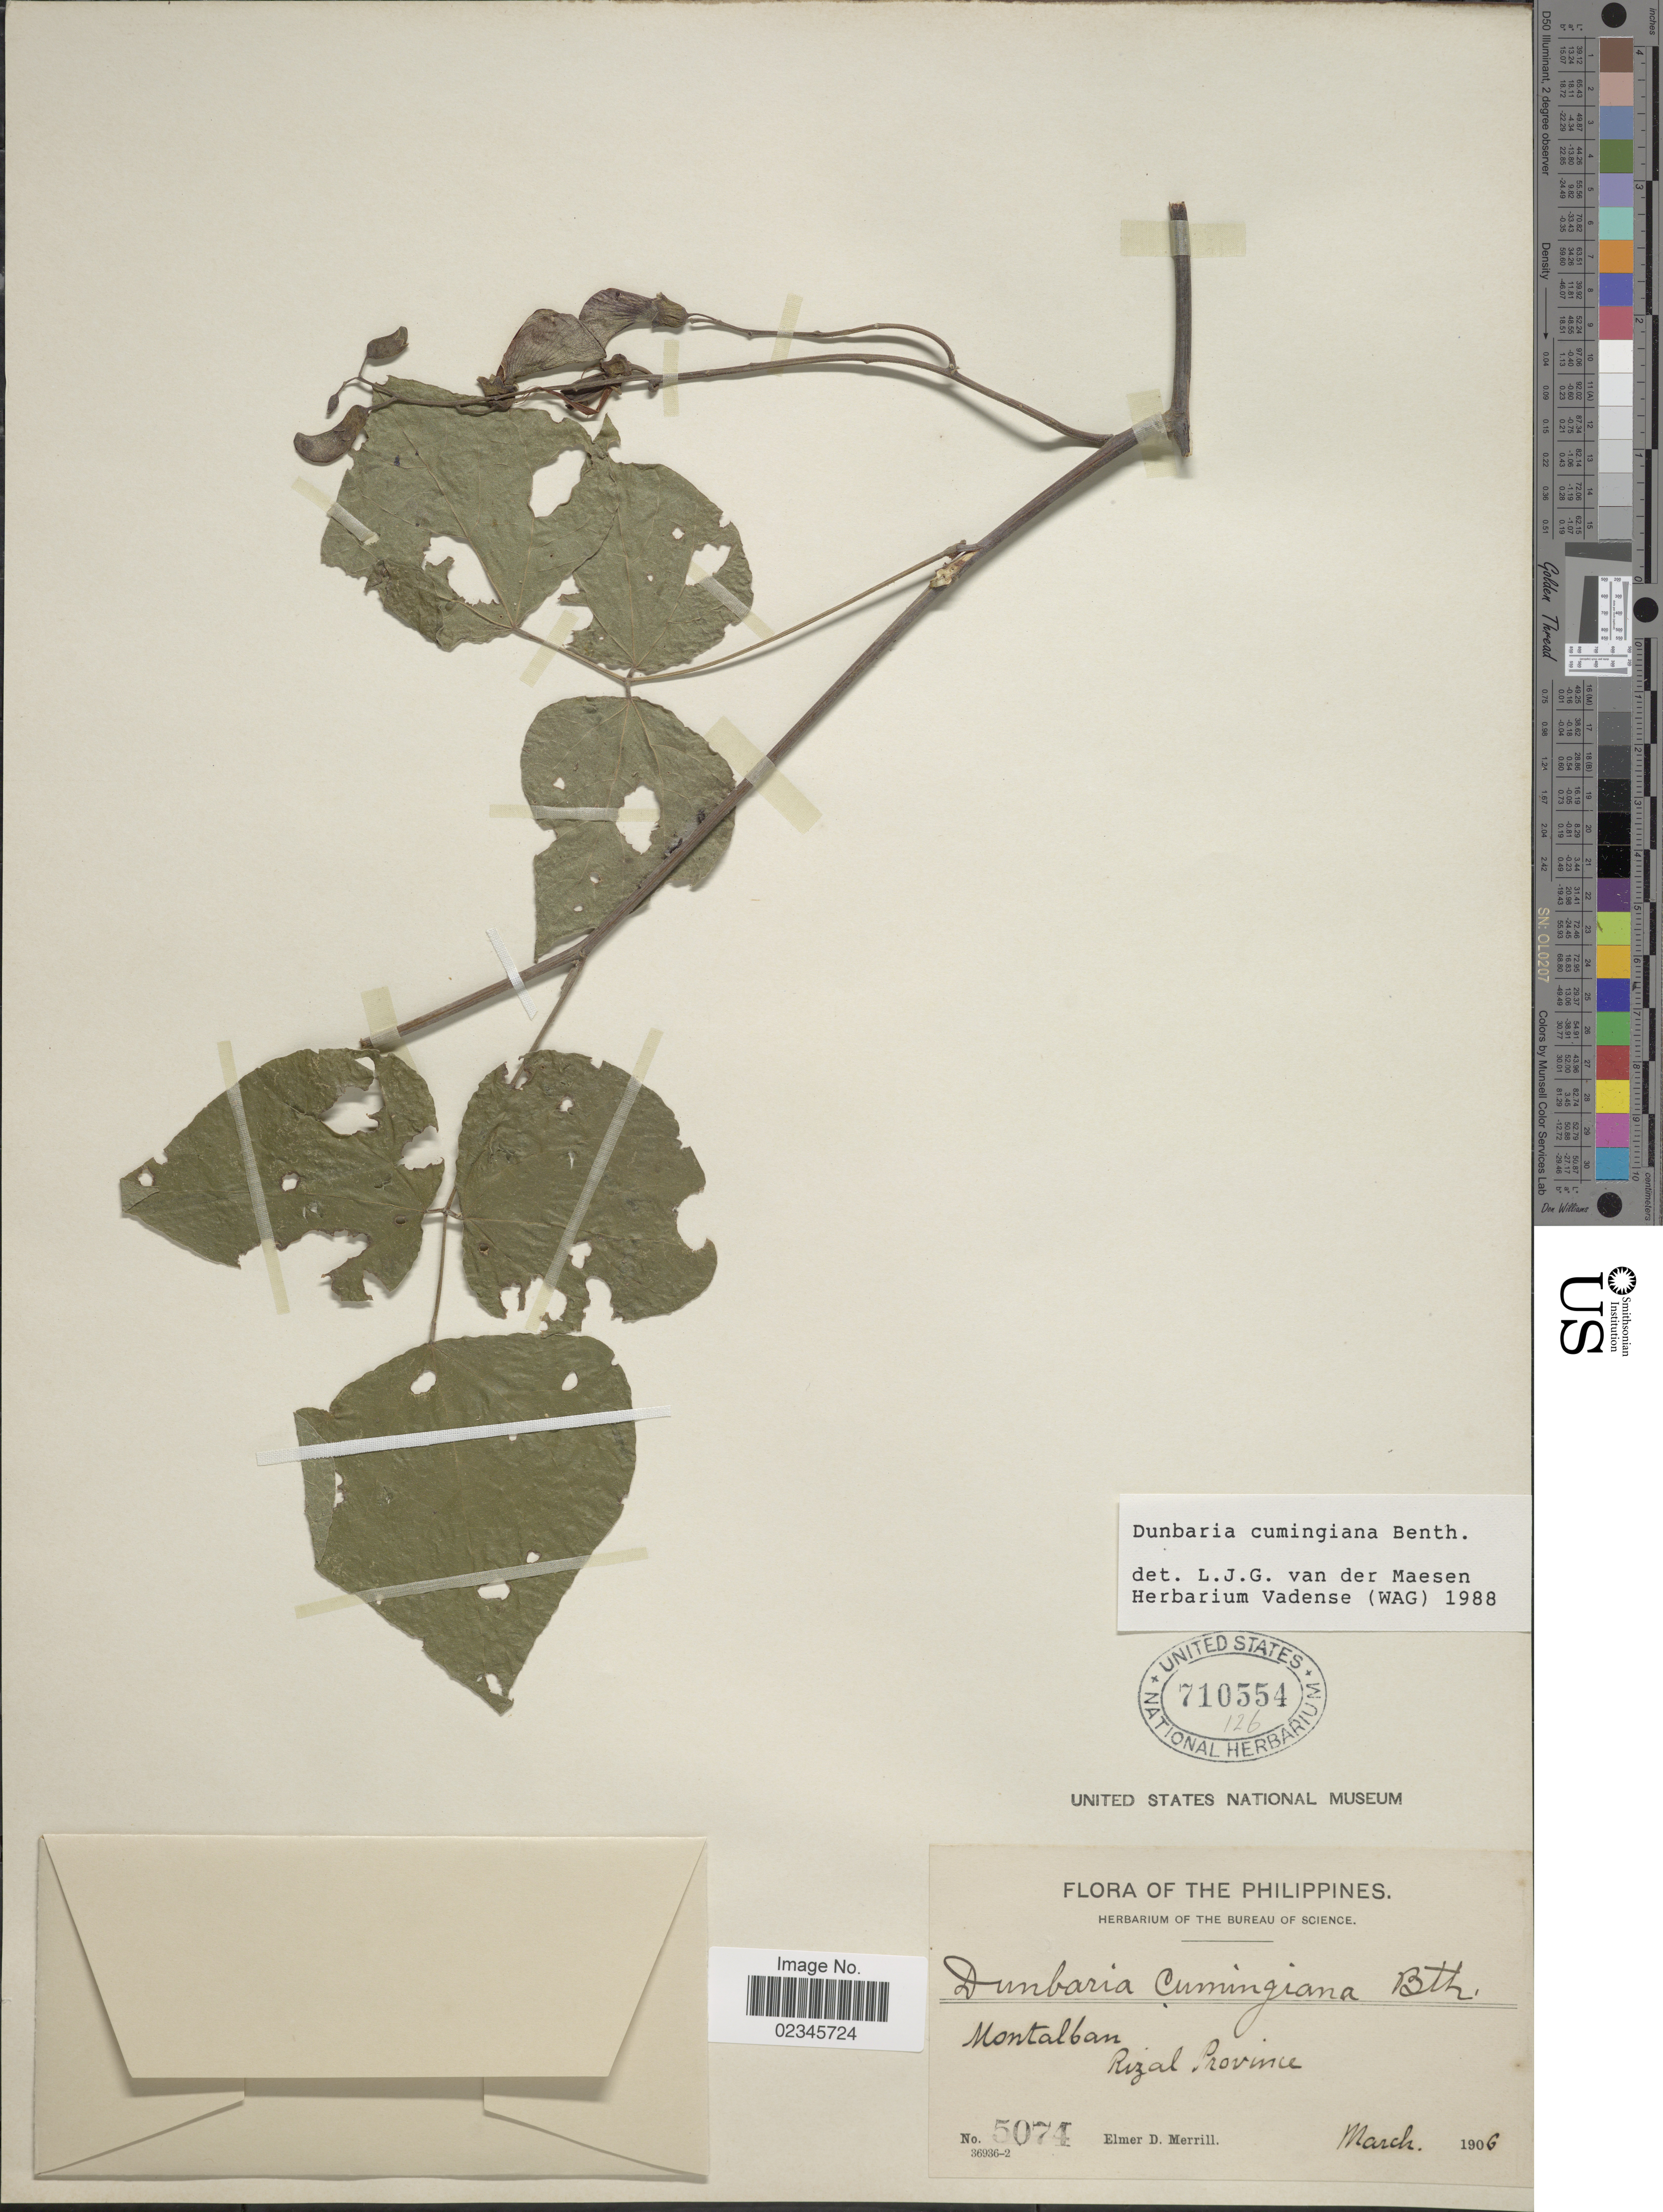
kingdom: Plantae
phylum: Tracheophyta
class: Magnoliopsida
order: Fabales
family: Fabaceae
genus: Dunbaria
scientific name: Dunbaria cumingiana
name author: Benth.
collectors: E. D. Merrill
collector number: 5074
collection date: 1906-03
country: Philippines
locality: Montalban, Rizal Province.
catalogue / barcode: US 710554